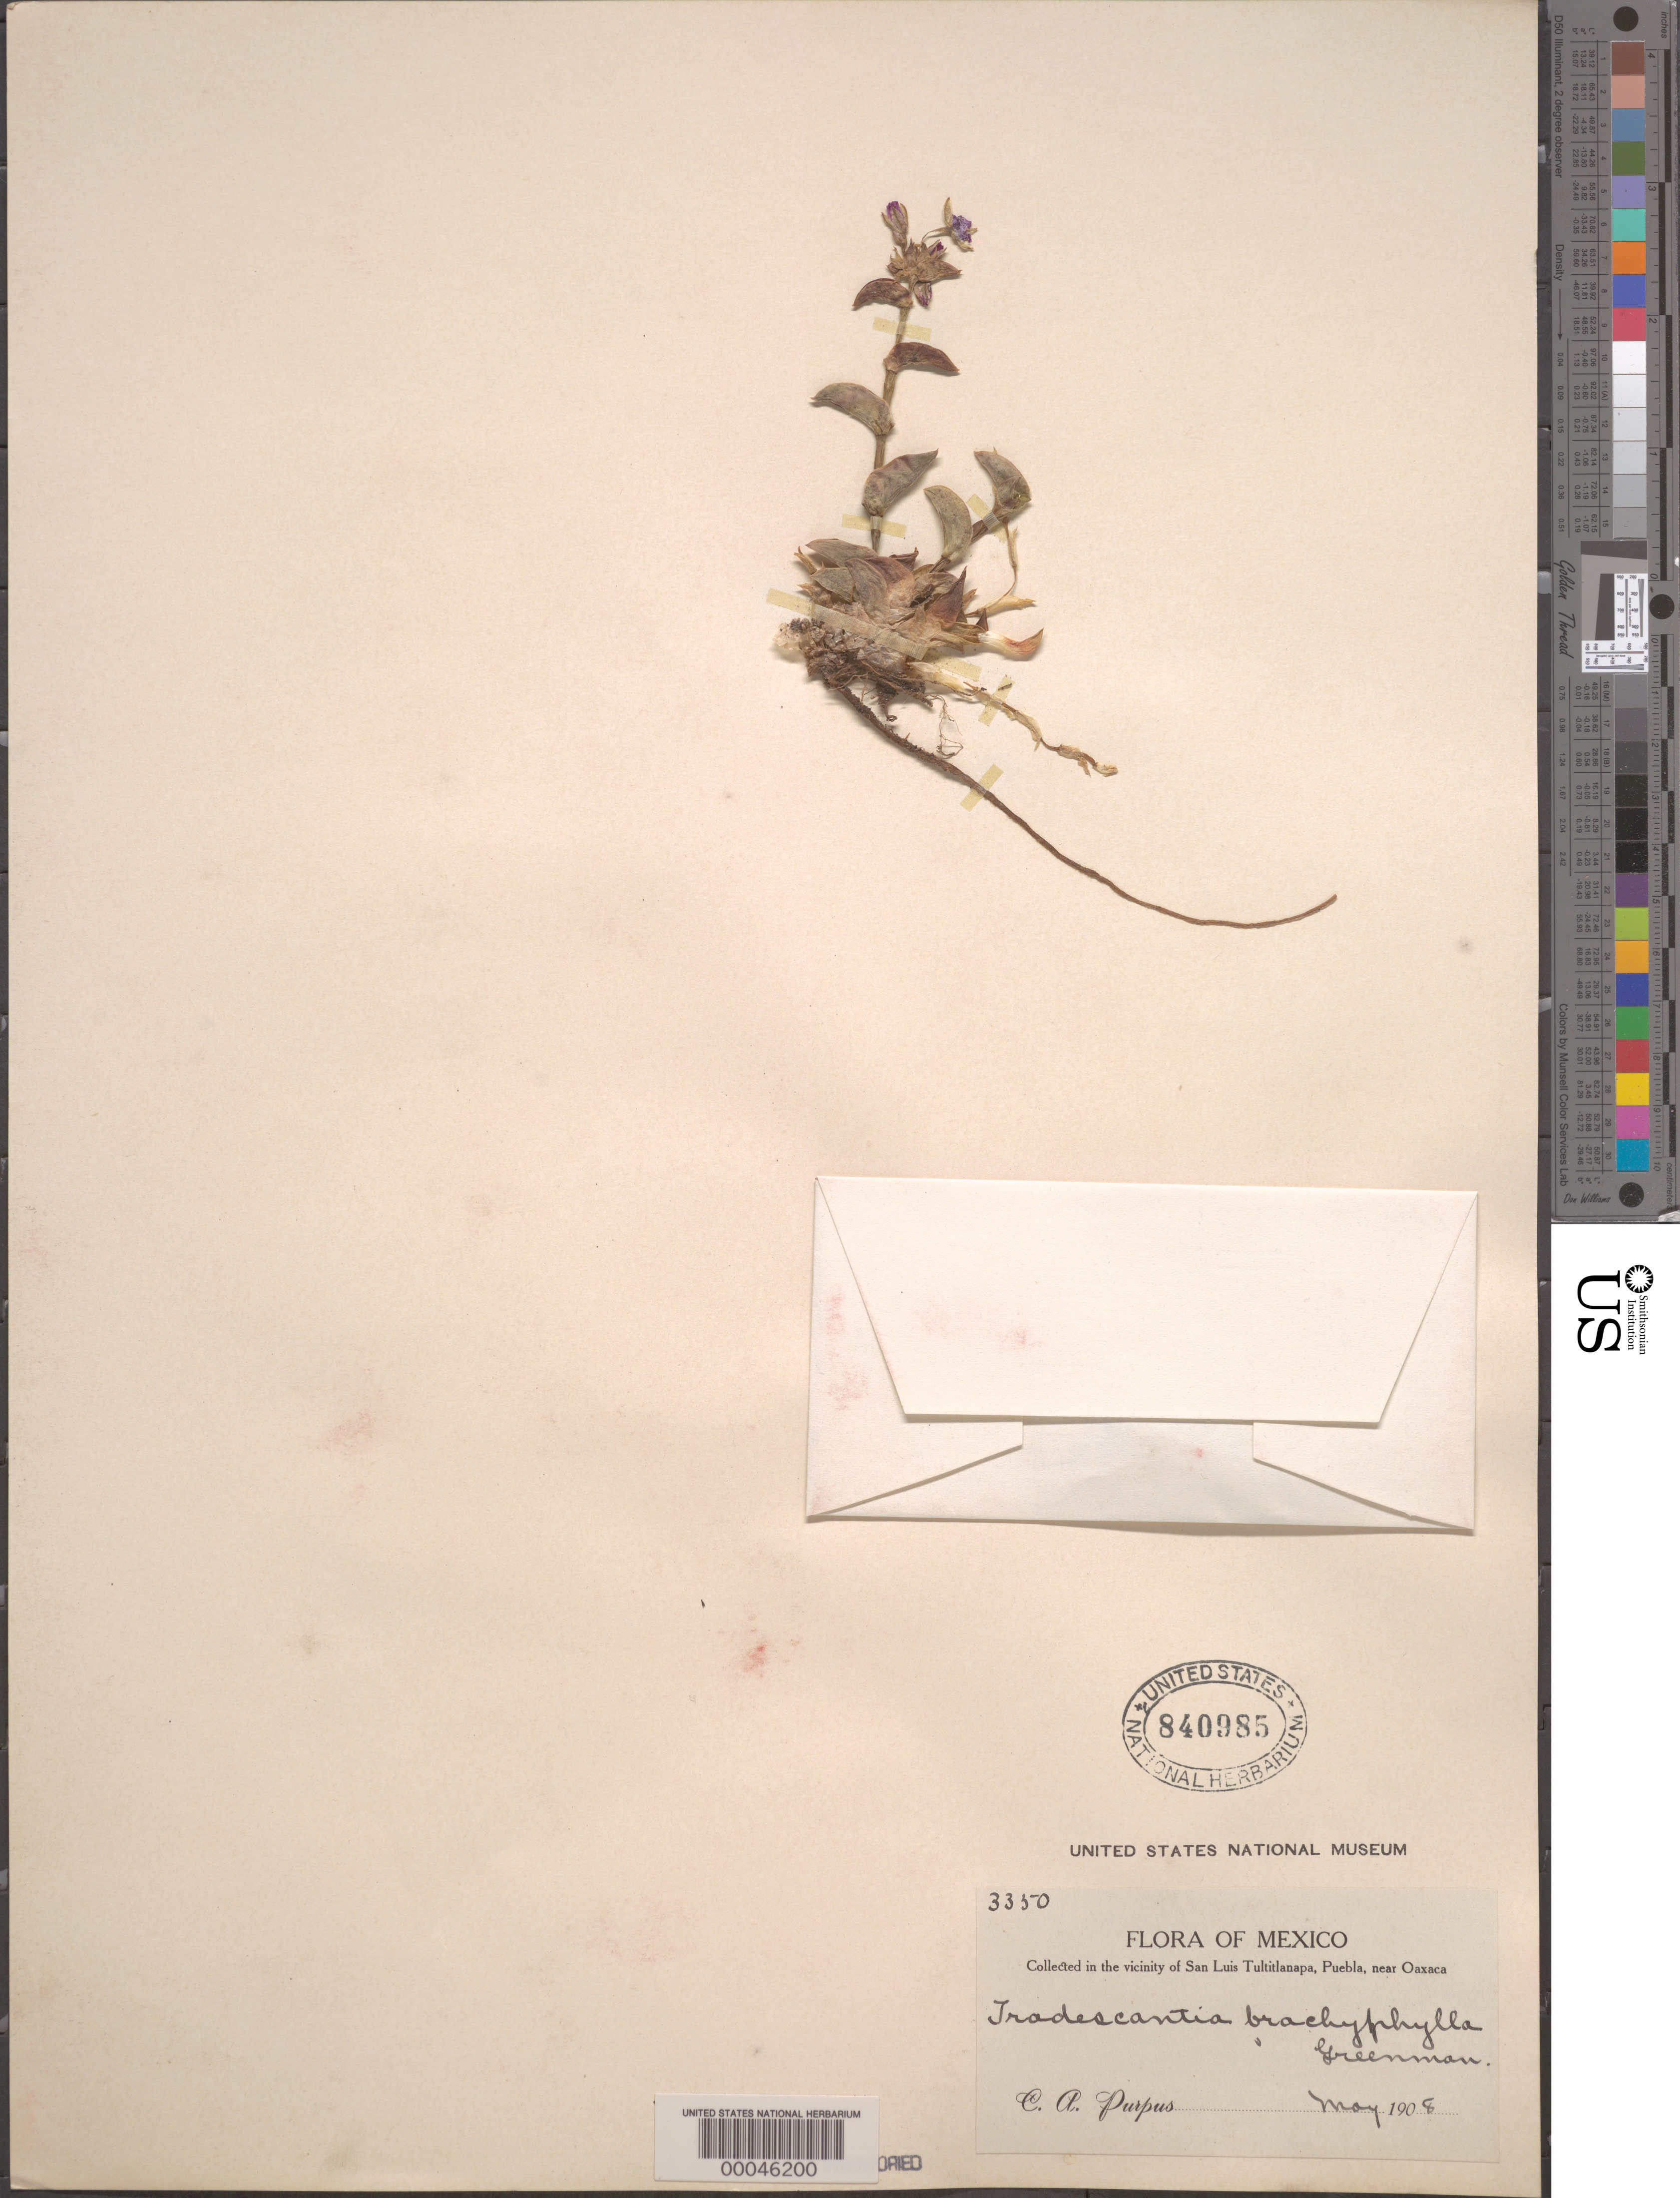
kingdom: Plantae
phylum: Tracheophyta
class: Liliopsida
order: Commelinales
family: Commelinaceae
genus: Callisia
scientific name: Callisia navicularis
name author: (Orteges) D.R. Hunt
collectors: C. A. Purpus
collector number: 3350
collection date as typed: May 1908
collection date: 1908-05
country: Mexico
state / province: Puebla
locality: Near San Luis tiltitlanapa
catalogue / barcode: US 840985